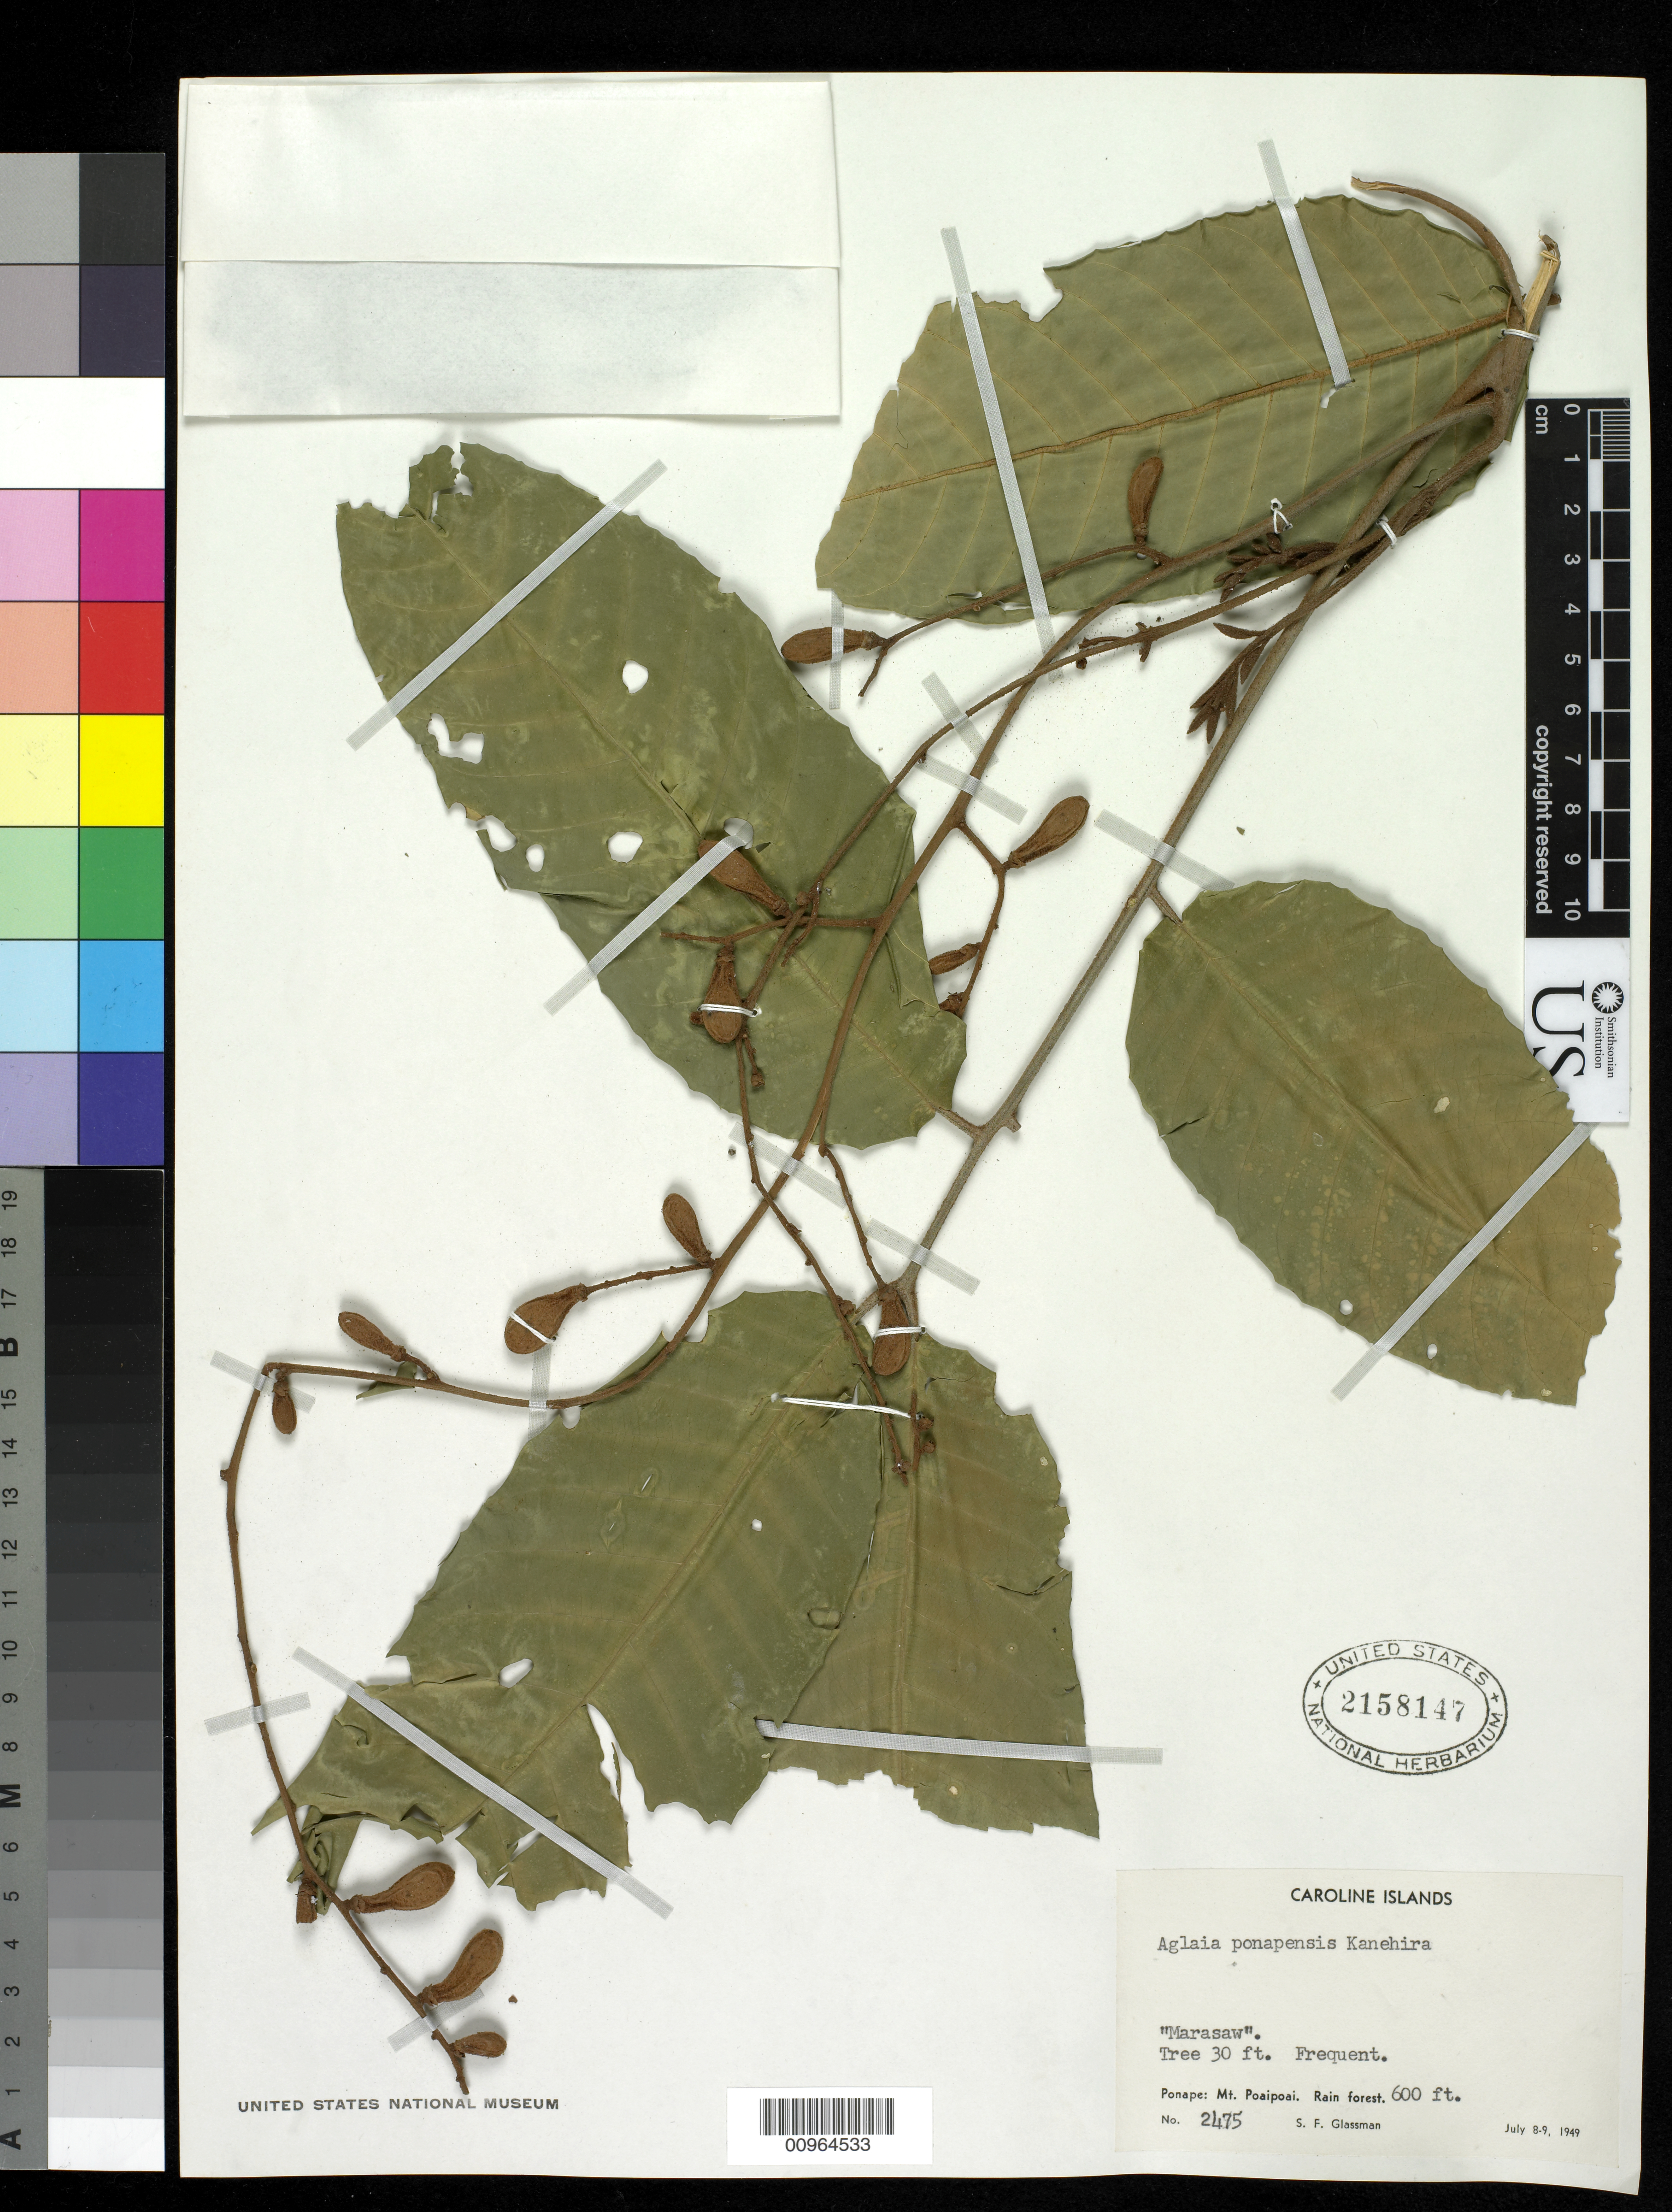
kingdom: Plantae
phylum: Tracheophyta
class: Magnoliopsida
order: Sapindales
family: Meliaceae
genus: Aglaia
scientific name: Aglaia mariannensis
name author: Merr.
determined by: Pannell, C. M.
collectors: S. F. Glassman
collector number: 2475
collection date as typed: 08 Jul 1949 to 09 Jul 1949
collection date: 1949-07-08/1949-07-09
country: Micronesia, Federated States of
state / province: Pohnpei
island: Pohnpei [Ponape]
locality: Mt. Poaipoai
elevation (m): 183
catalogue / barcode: US 2158147